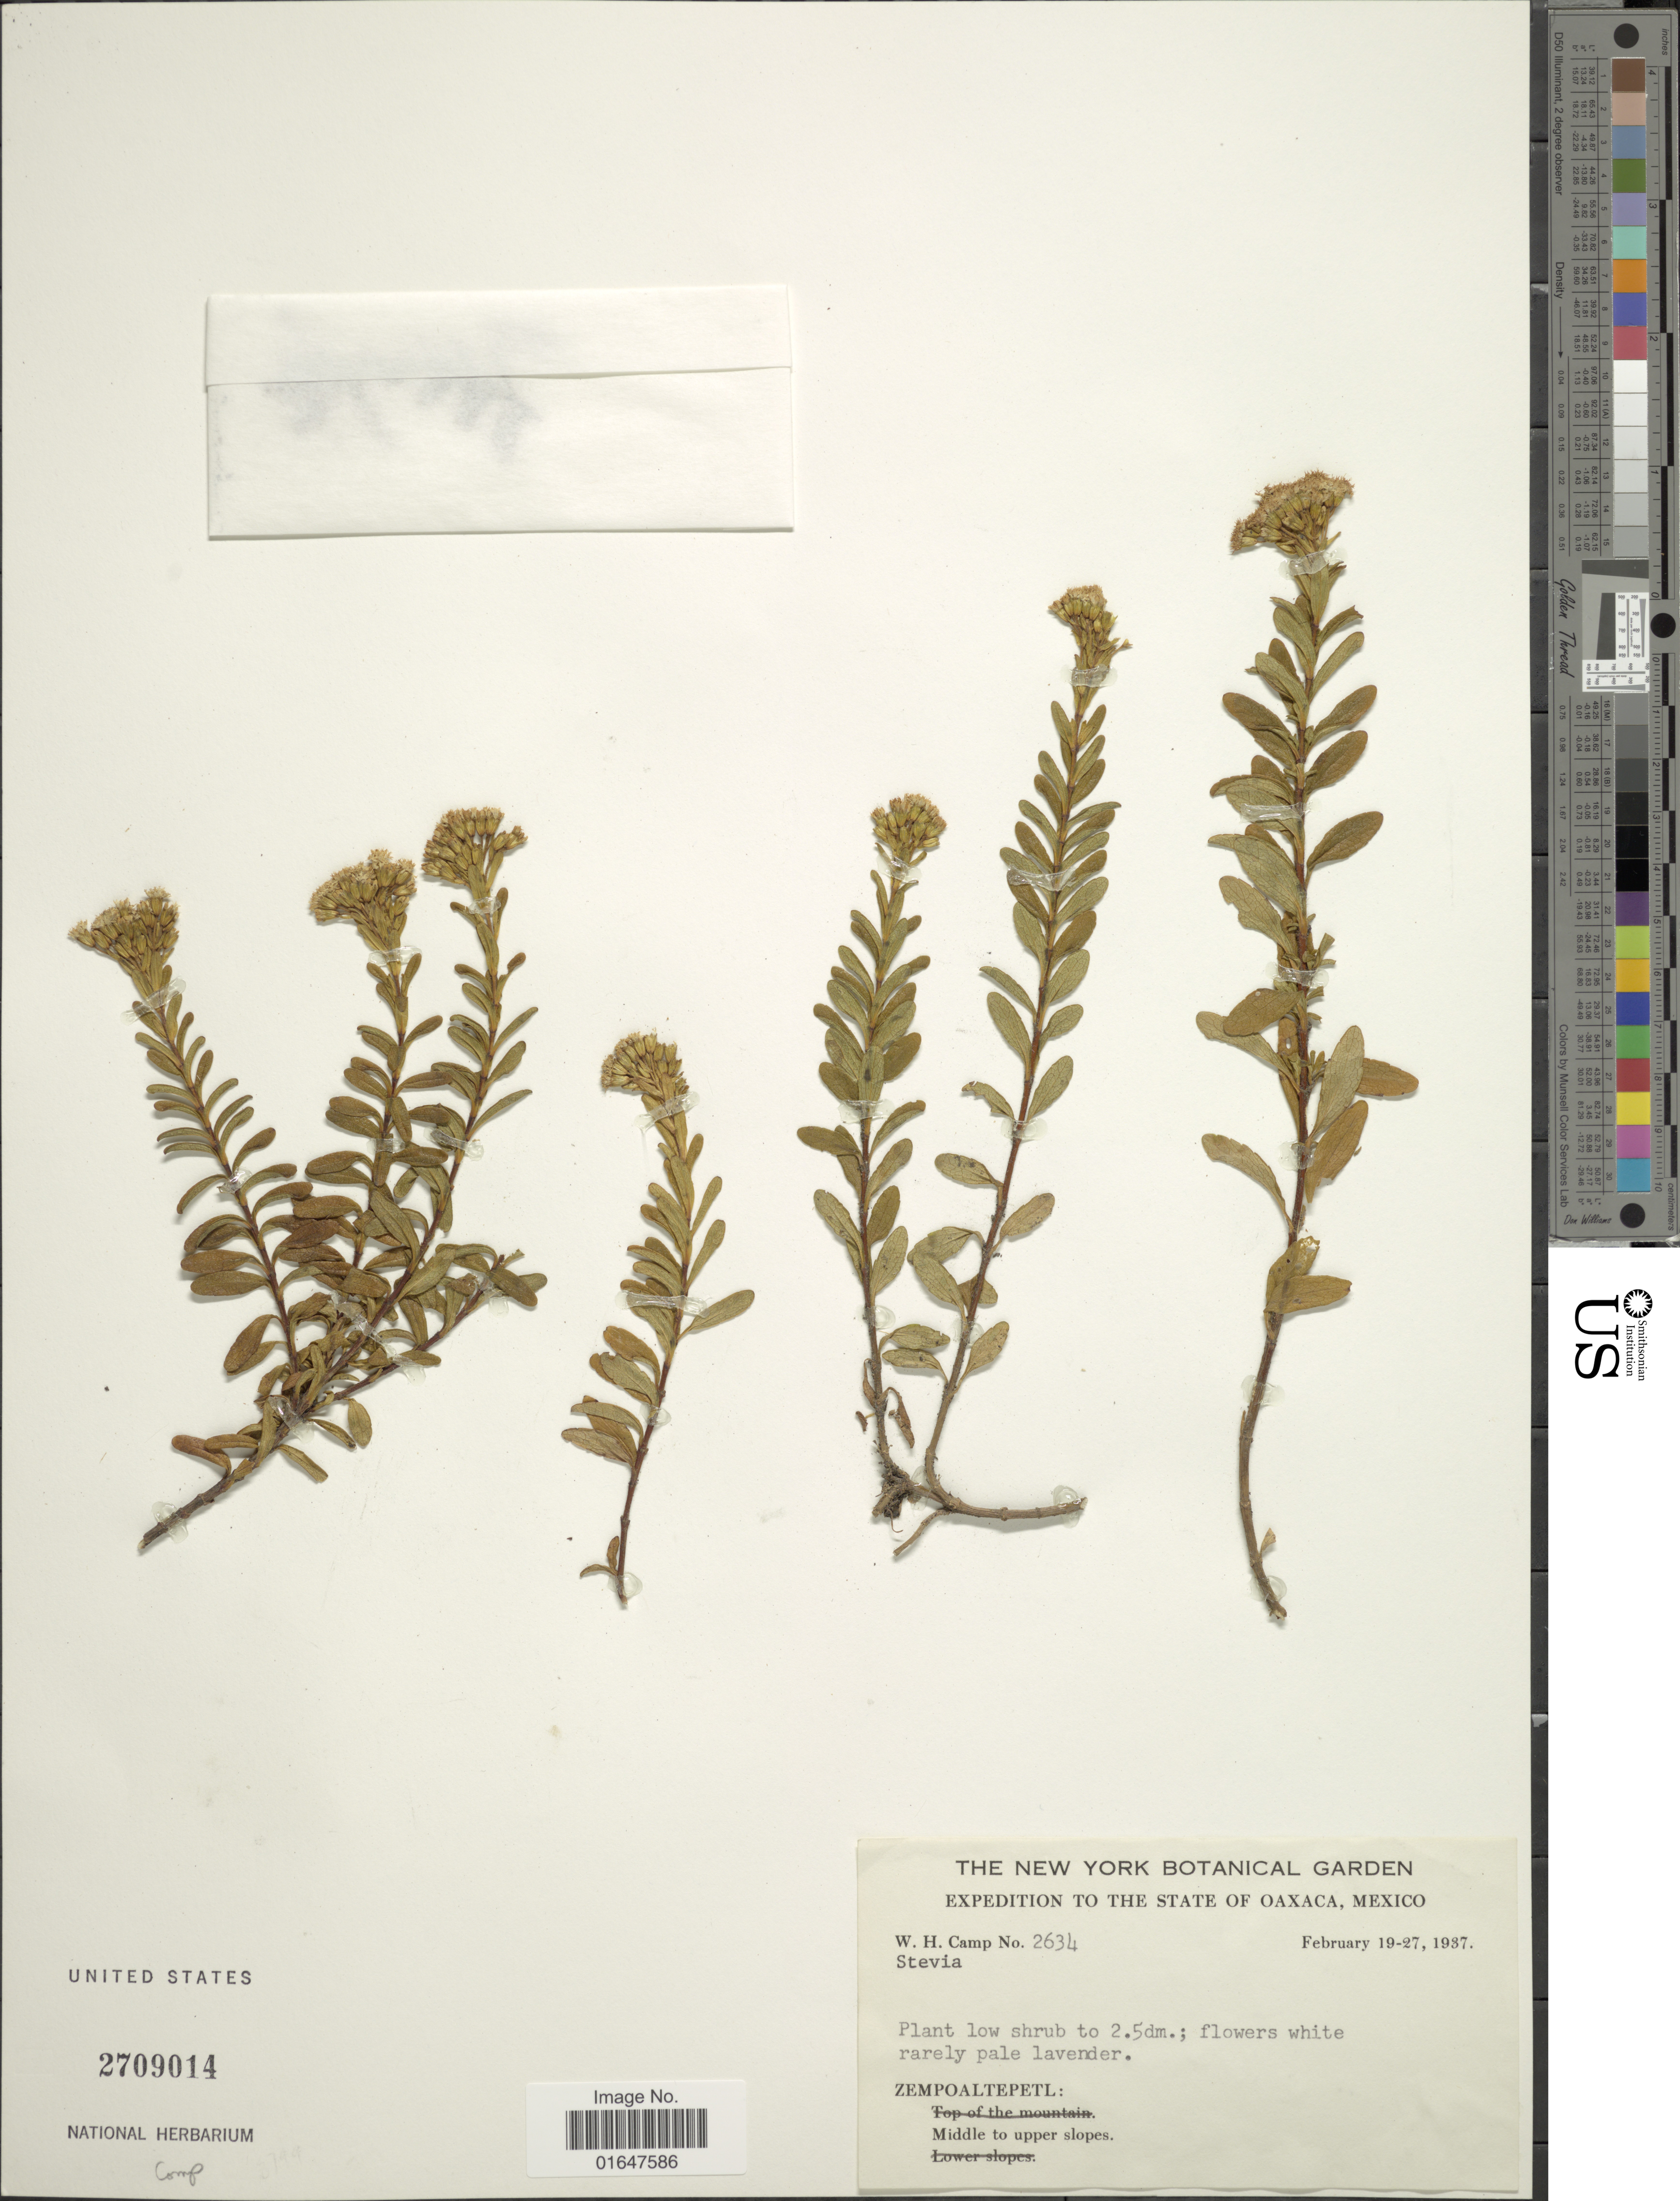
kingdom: Plantae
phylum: Tracheophyta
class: Magnoliopsida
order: Asterales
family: Asteraceae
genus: Stevia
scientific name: Stevia sp.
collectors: W. H. Camp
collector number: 2634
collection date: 1937-02-19/1937-02-27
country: Mexico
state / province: Oaxaca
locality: Zempoaltepetl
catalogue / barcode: US 2709014